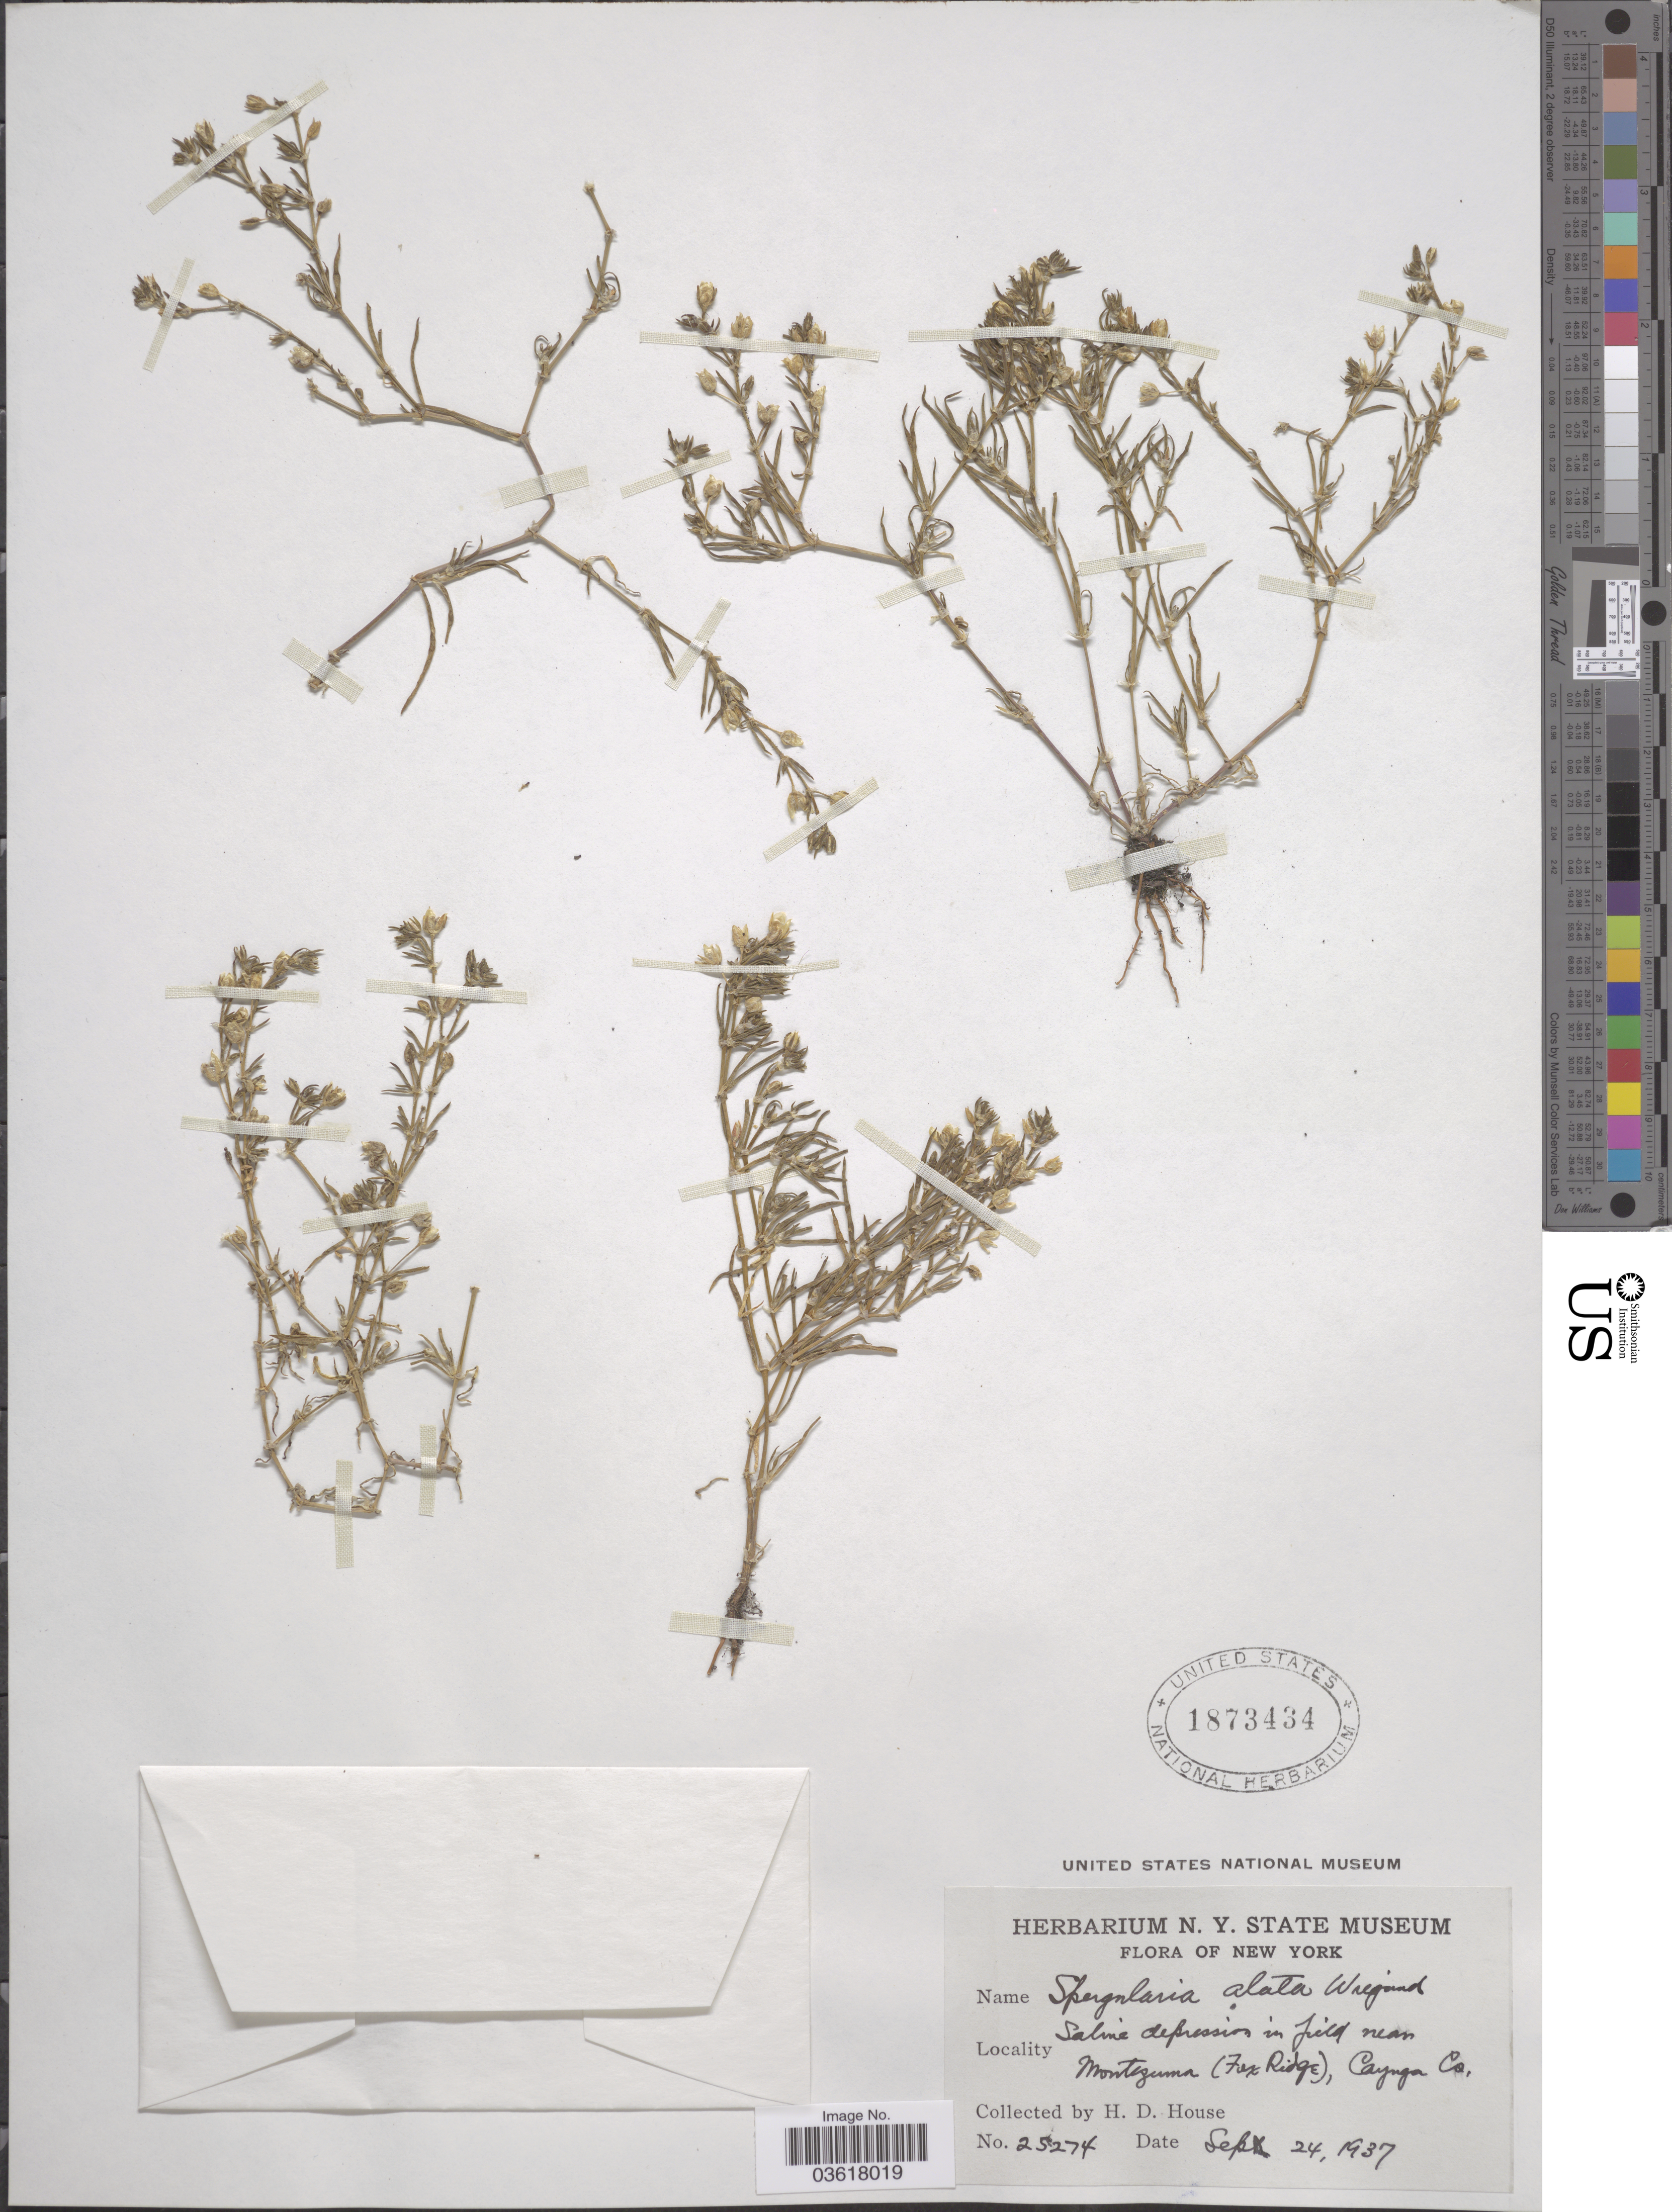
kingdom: Plantae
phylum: Tracheophyta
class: Magnoliopsida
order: Caryophyllales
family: Caryophyllaceae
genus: Spergularia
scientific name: Spergularia alata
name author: Wiegand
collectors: H. D. House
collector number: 25274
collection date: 1937-09-24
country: United States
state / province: New York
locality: Saline depression in field near Montezuma (Fox Ridge), Cayuga Co).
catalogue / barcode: US 1873434